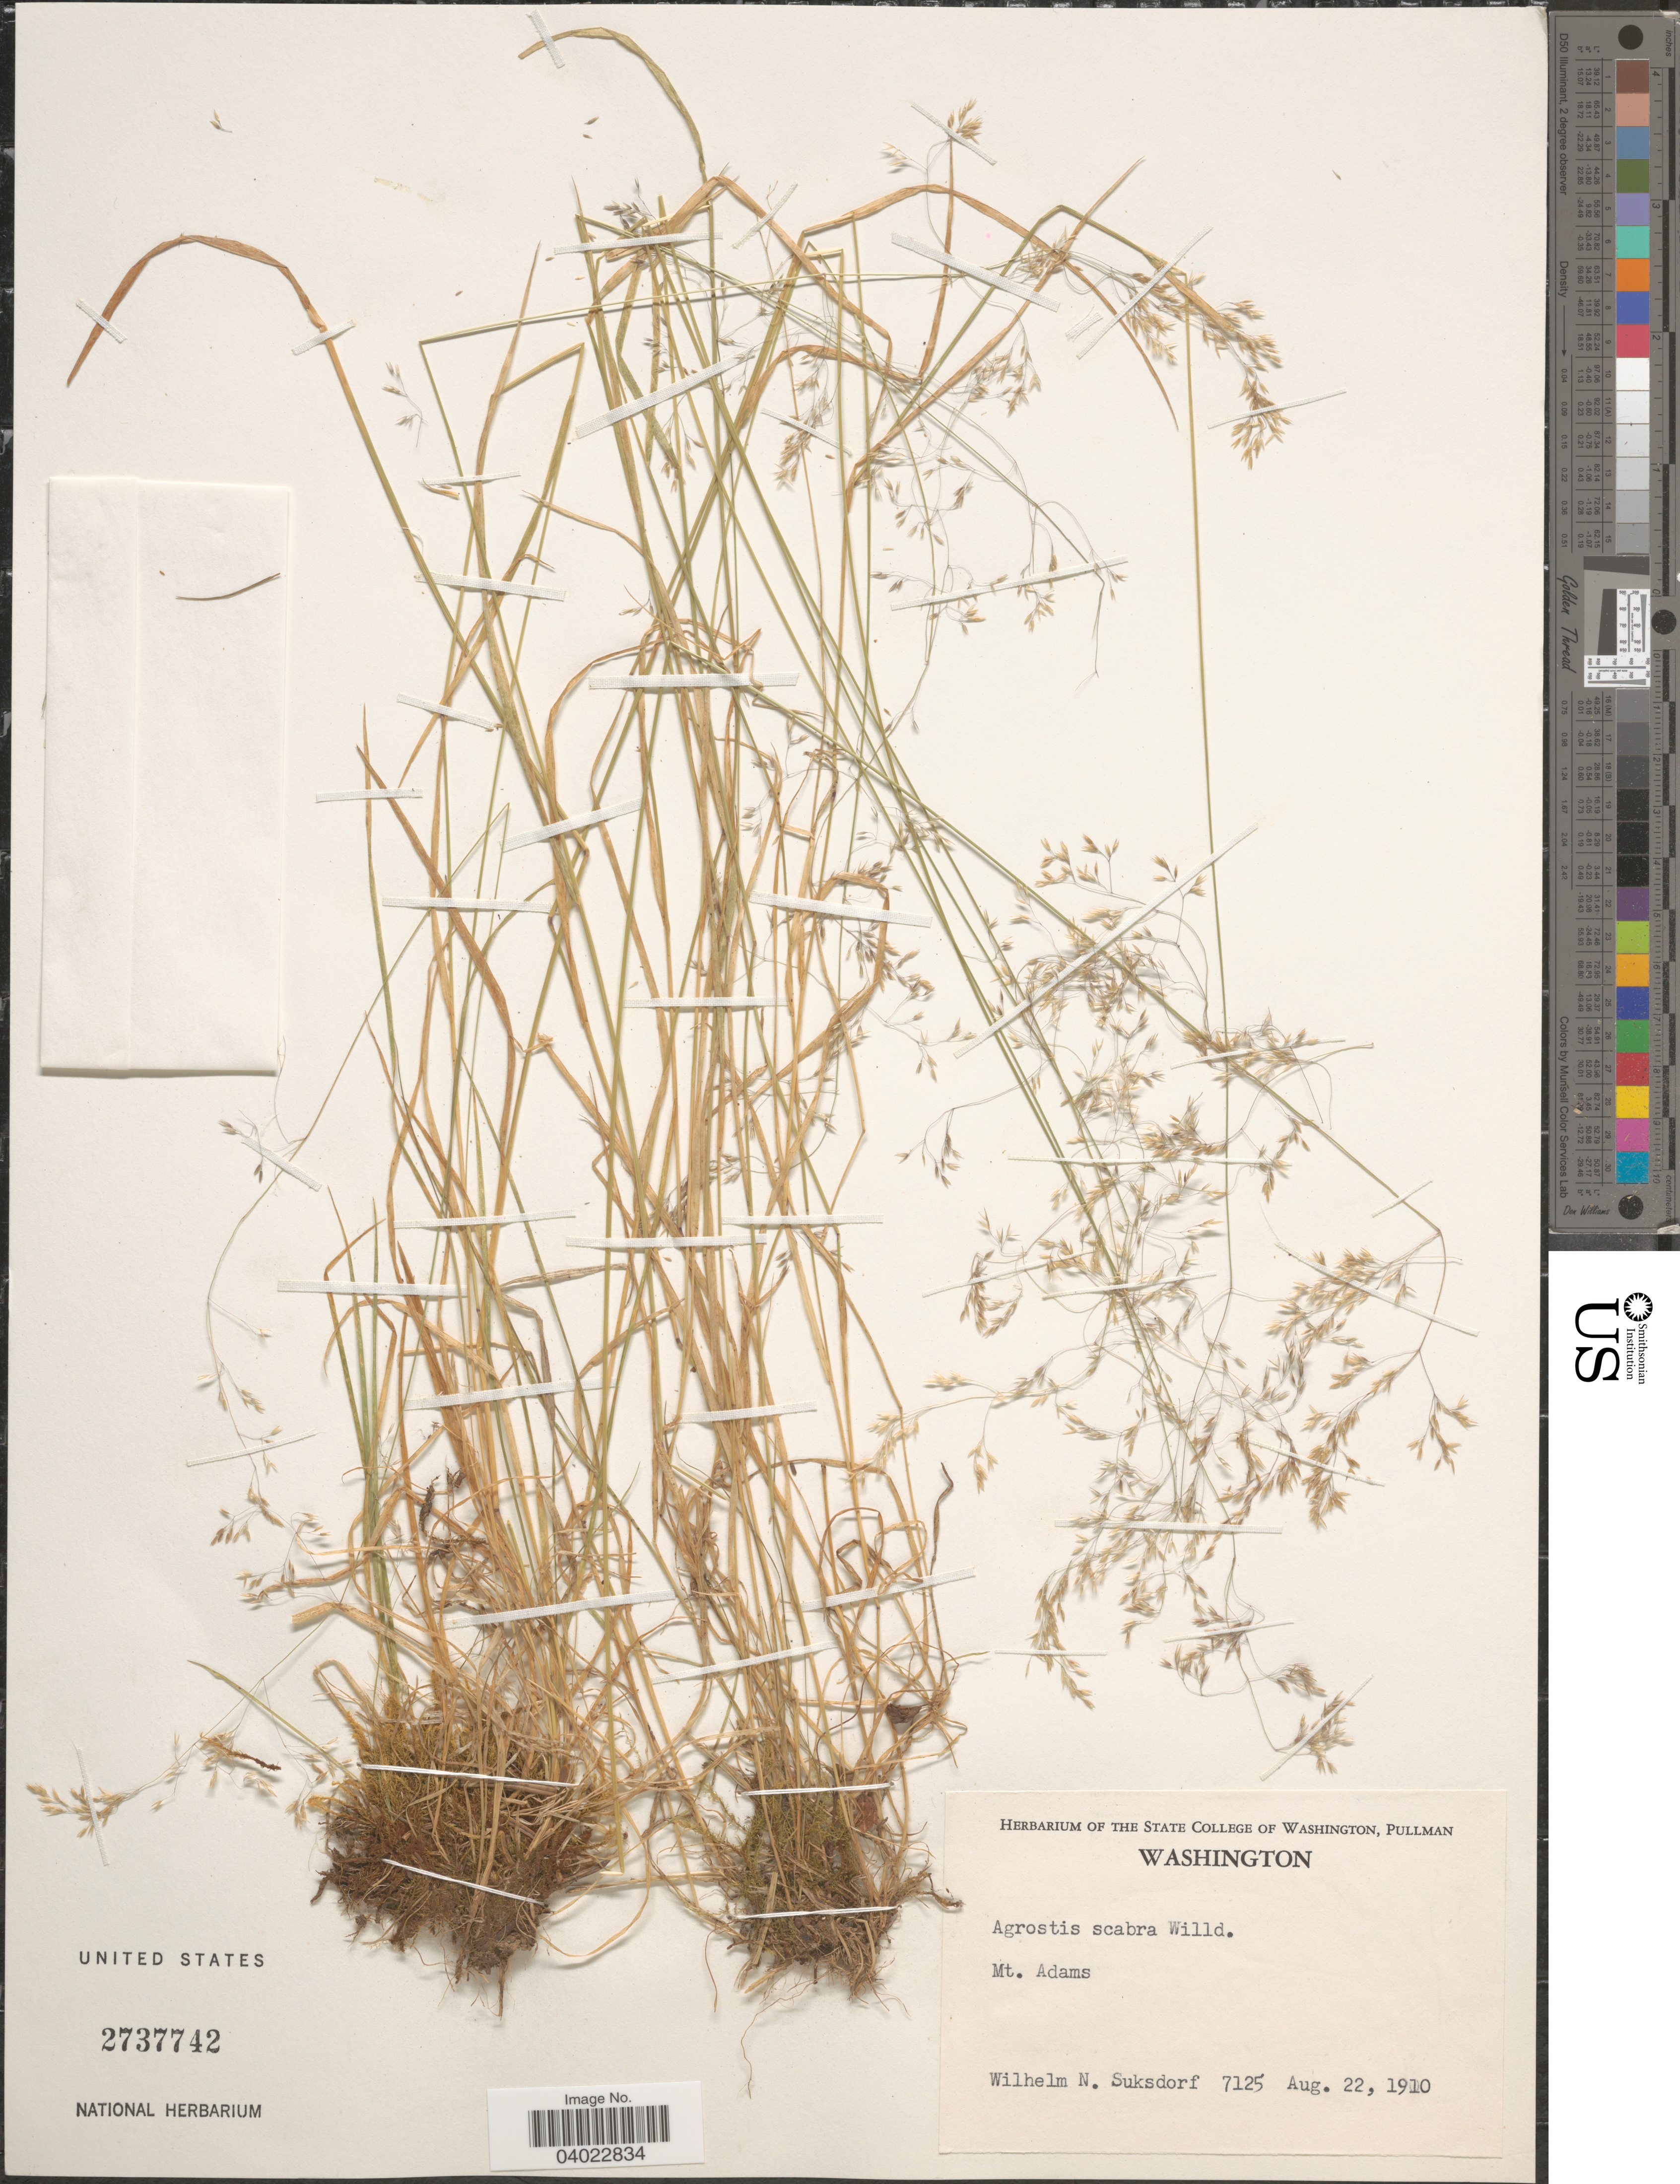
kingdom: Plantae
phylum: Tracheophyta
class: Liliopsida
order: Poales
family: Poaceae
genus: Agrostis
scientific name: Agrostis scabra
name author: Willd.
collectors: W. N. Suksdorf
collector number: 7125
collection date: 1910-08-22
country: United States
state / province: Washington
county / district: Yakima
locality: Mt. Adams.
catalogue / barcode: US 2737742